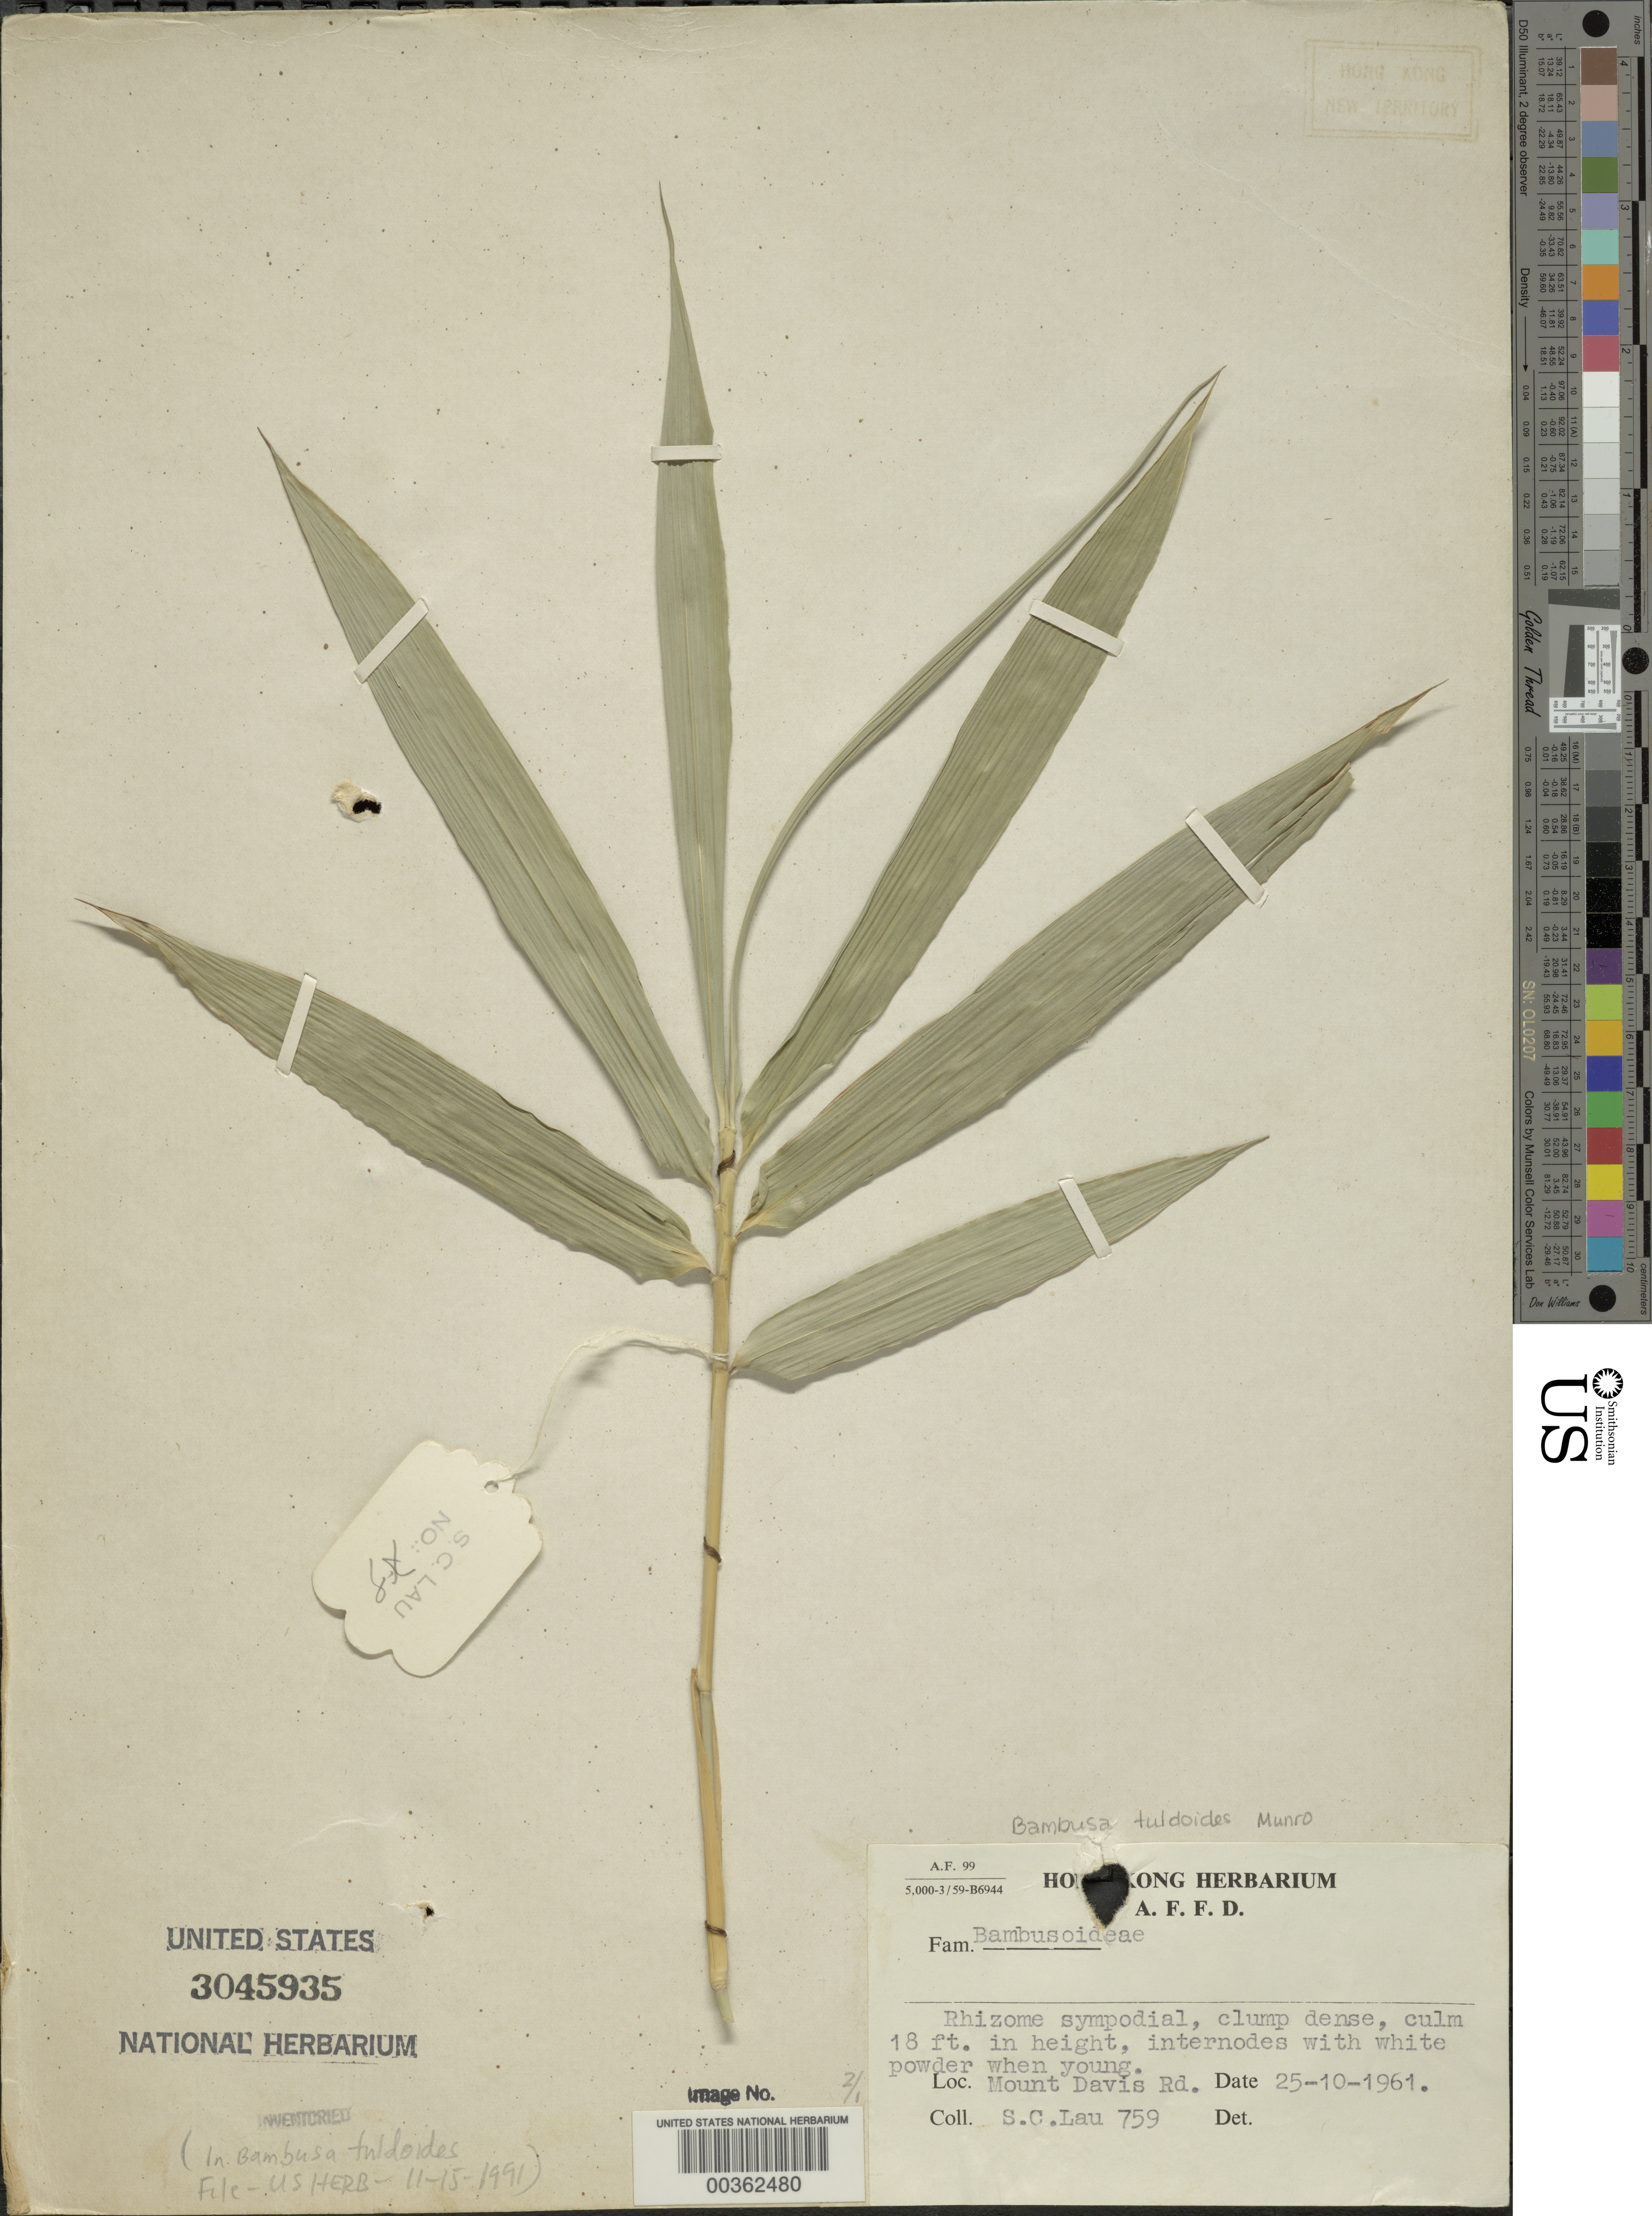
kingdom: Plantae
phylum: Tracheophyta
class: Liliopsida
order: Poales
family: Poaceae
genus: Bambusa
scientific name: Bambusa tuldoides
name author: Munro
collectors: S. C. Lau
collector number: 759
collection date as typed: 25 Oct 1961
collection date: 1961-10-25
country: China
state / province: Hong Kong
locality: Mt. davis rd., hong kong herbarium, a.f.f.d.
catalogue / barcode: US 3045935